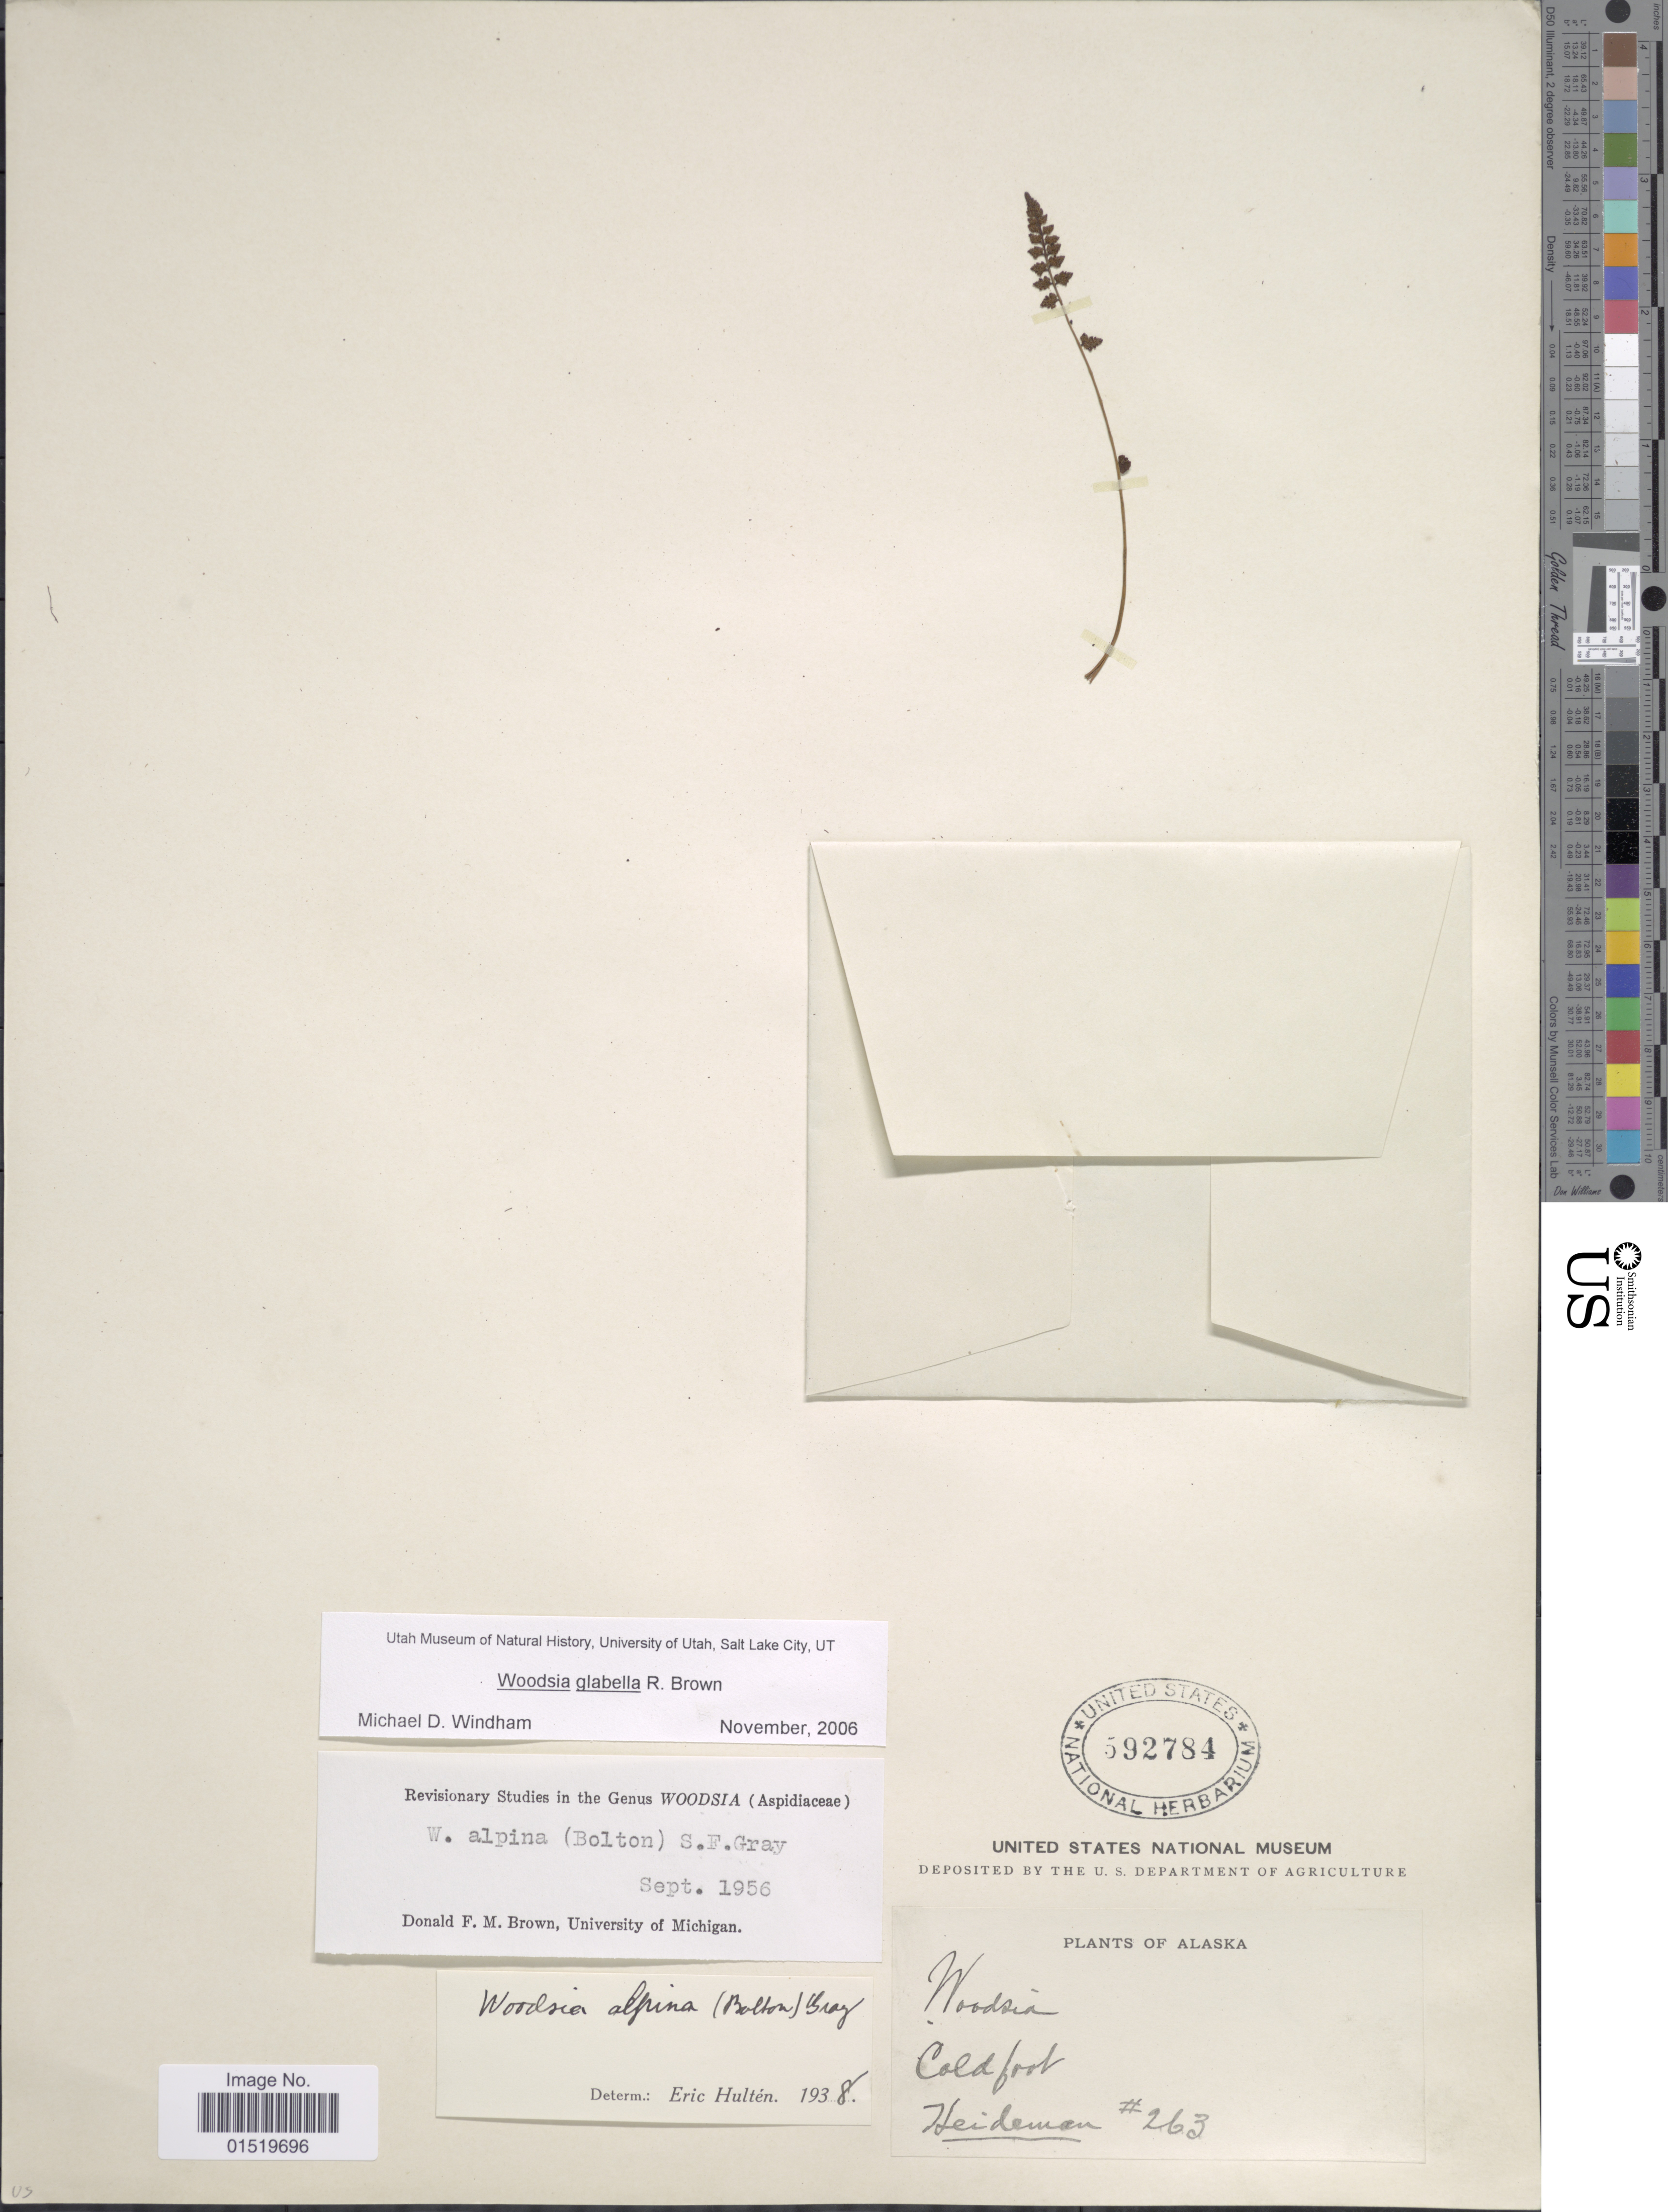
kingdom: Plantae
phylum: Tracheophyta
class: Polypodiopsida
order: Polypodiales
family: Woodsiaceae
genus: Woodsia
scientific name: Woodsia glabella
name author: R. Br.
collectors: Heideman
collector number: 263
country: United States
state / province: Alaska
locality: Coldfoot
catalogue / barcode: US 592784